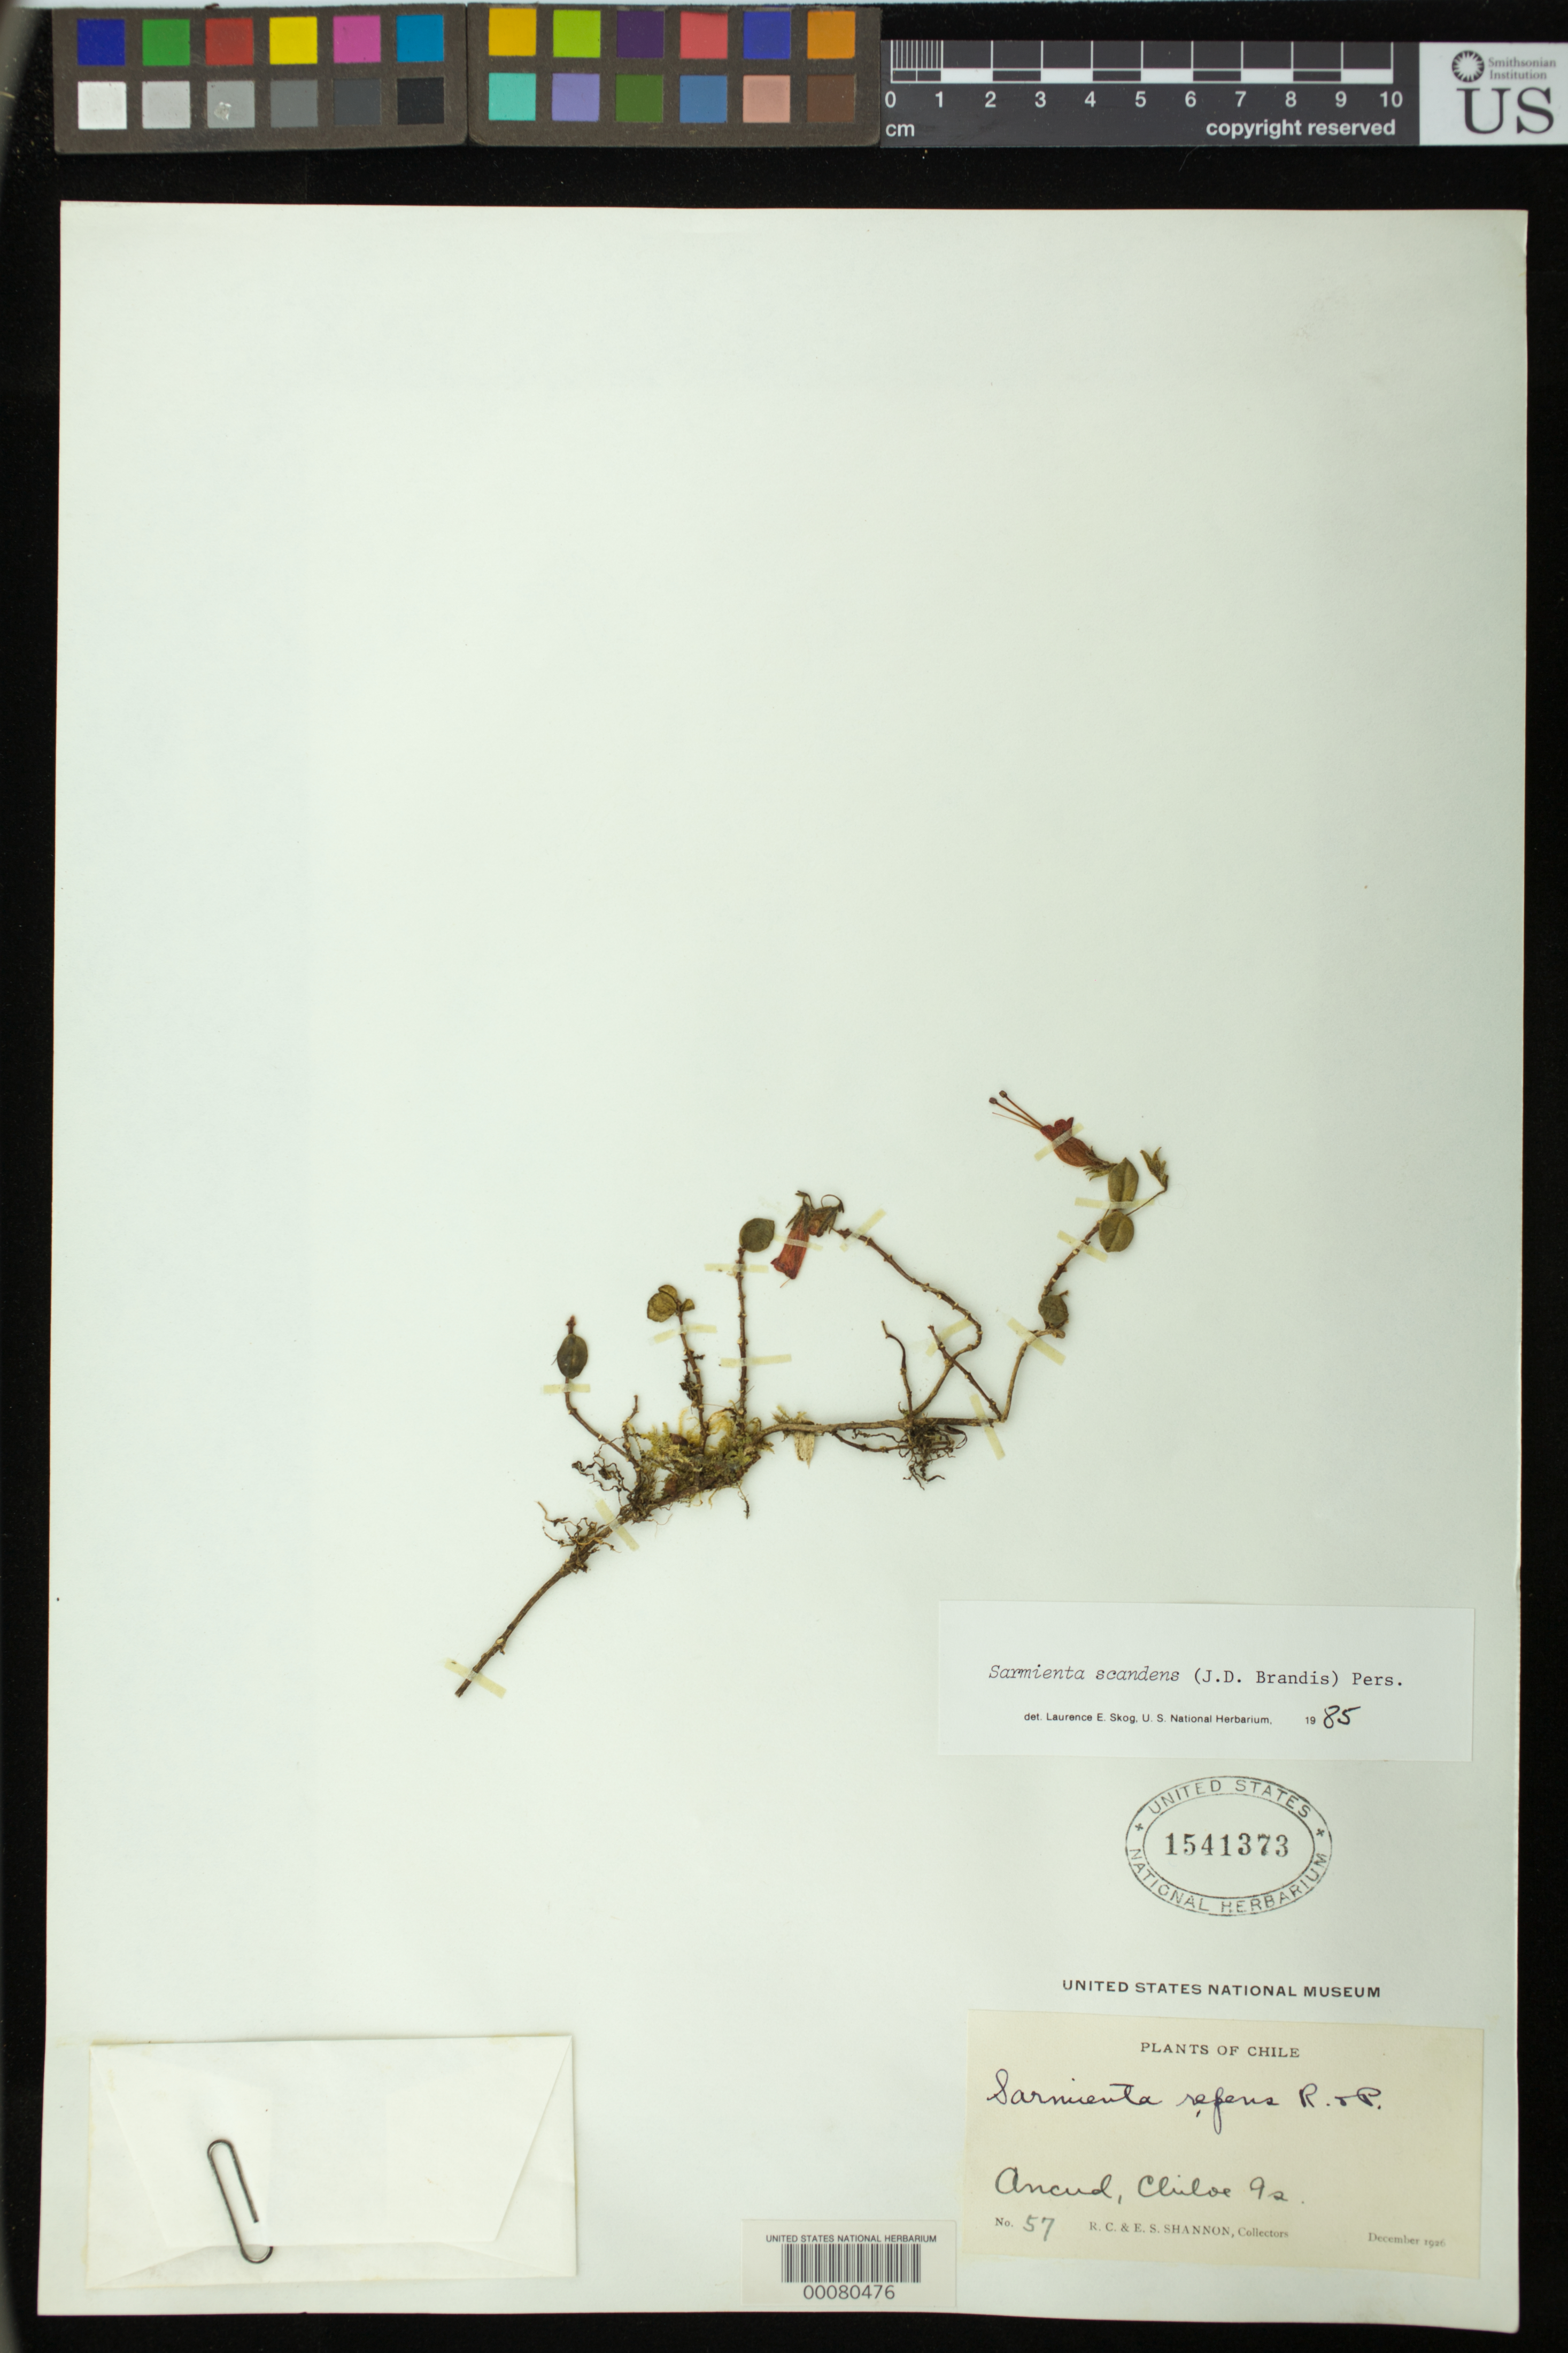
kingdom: Plantae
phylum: Tracheophyta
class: Magnoliopsida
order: Lamiales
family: Gesneriaceae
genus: Sarmienta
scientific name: Sarmienta scandens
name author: (J.D. Brandis) Pers.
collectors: R. Shannon & E. Shannon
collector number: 57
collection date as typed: Dec 1926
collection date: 1926-12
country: Chile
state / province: Los Lagos (X)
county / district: Chiloé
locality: Ancud, Chiloe Is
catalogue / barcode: US 1541373